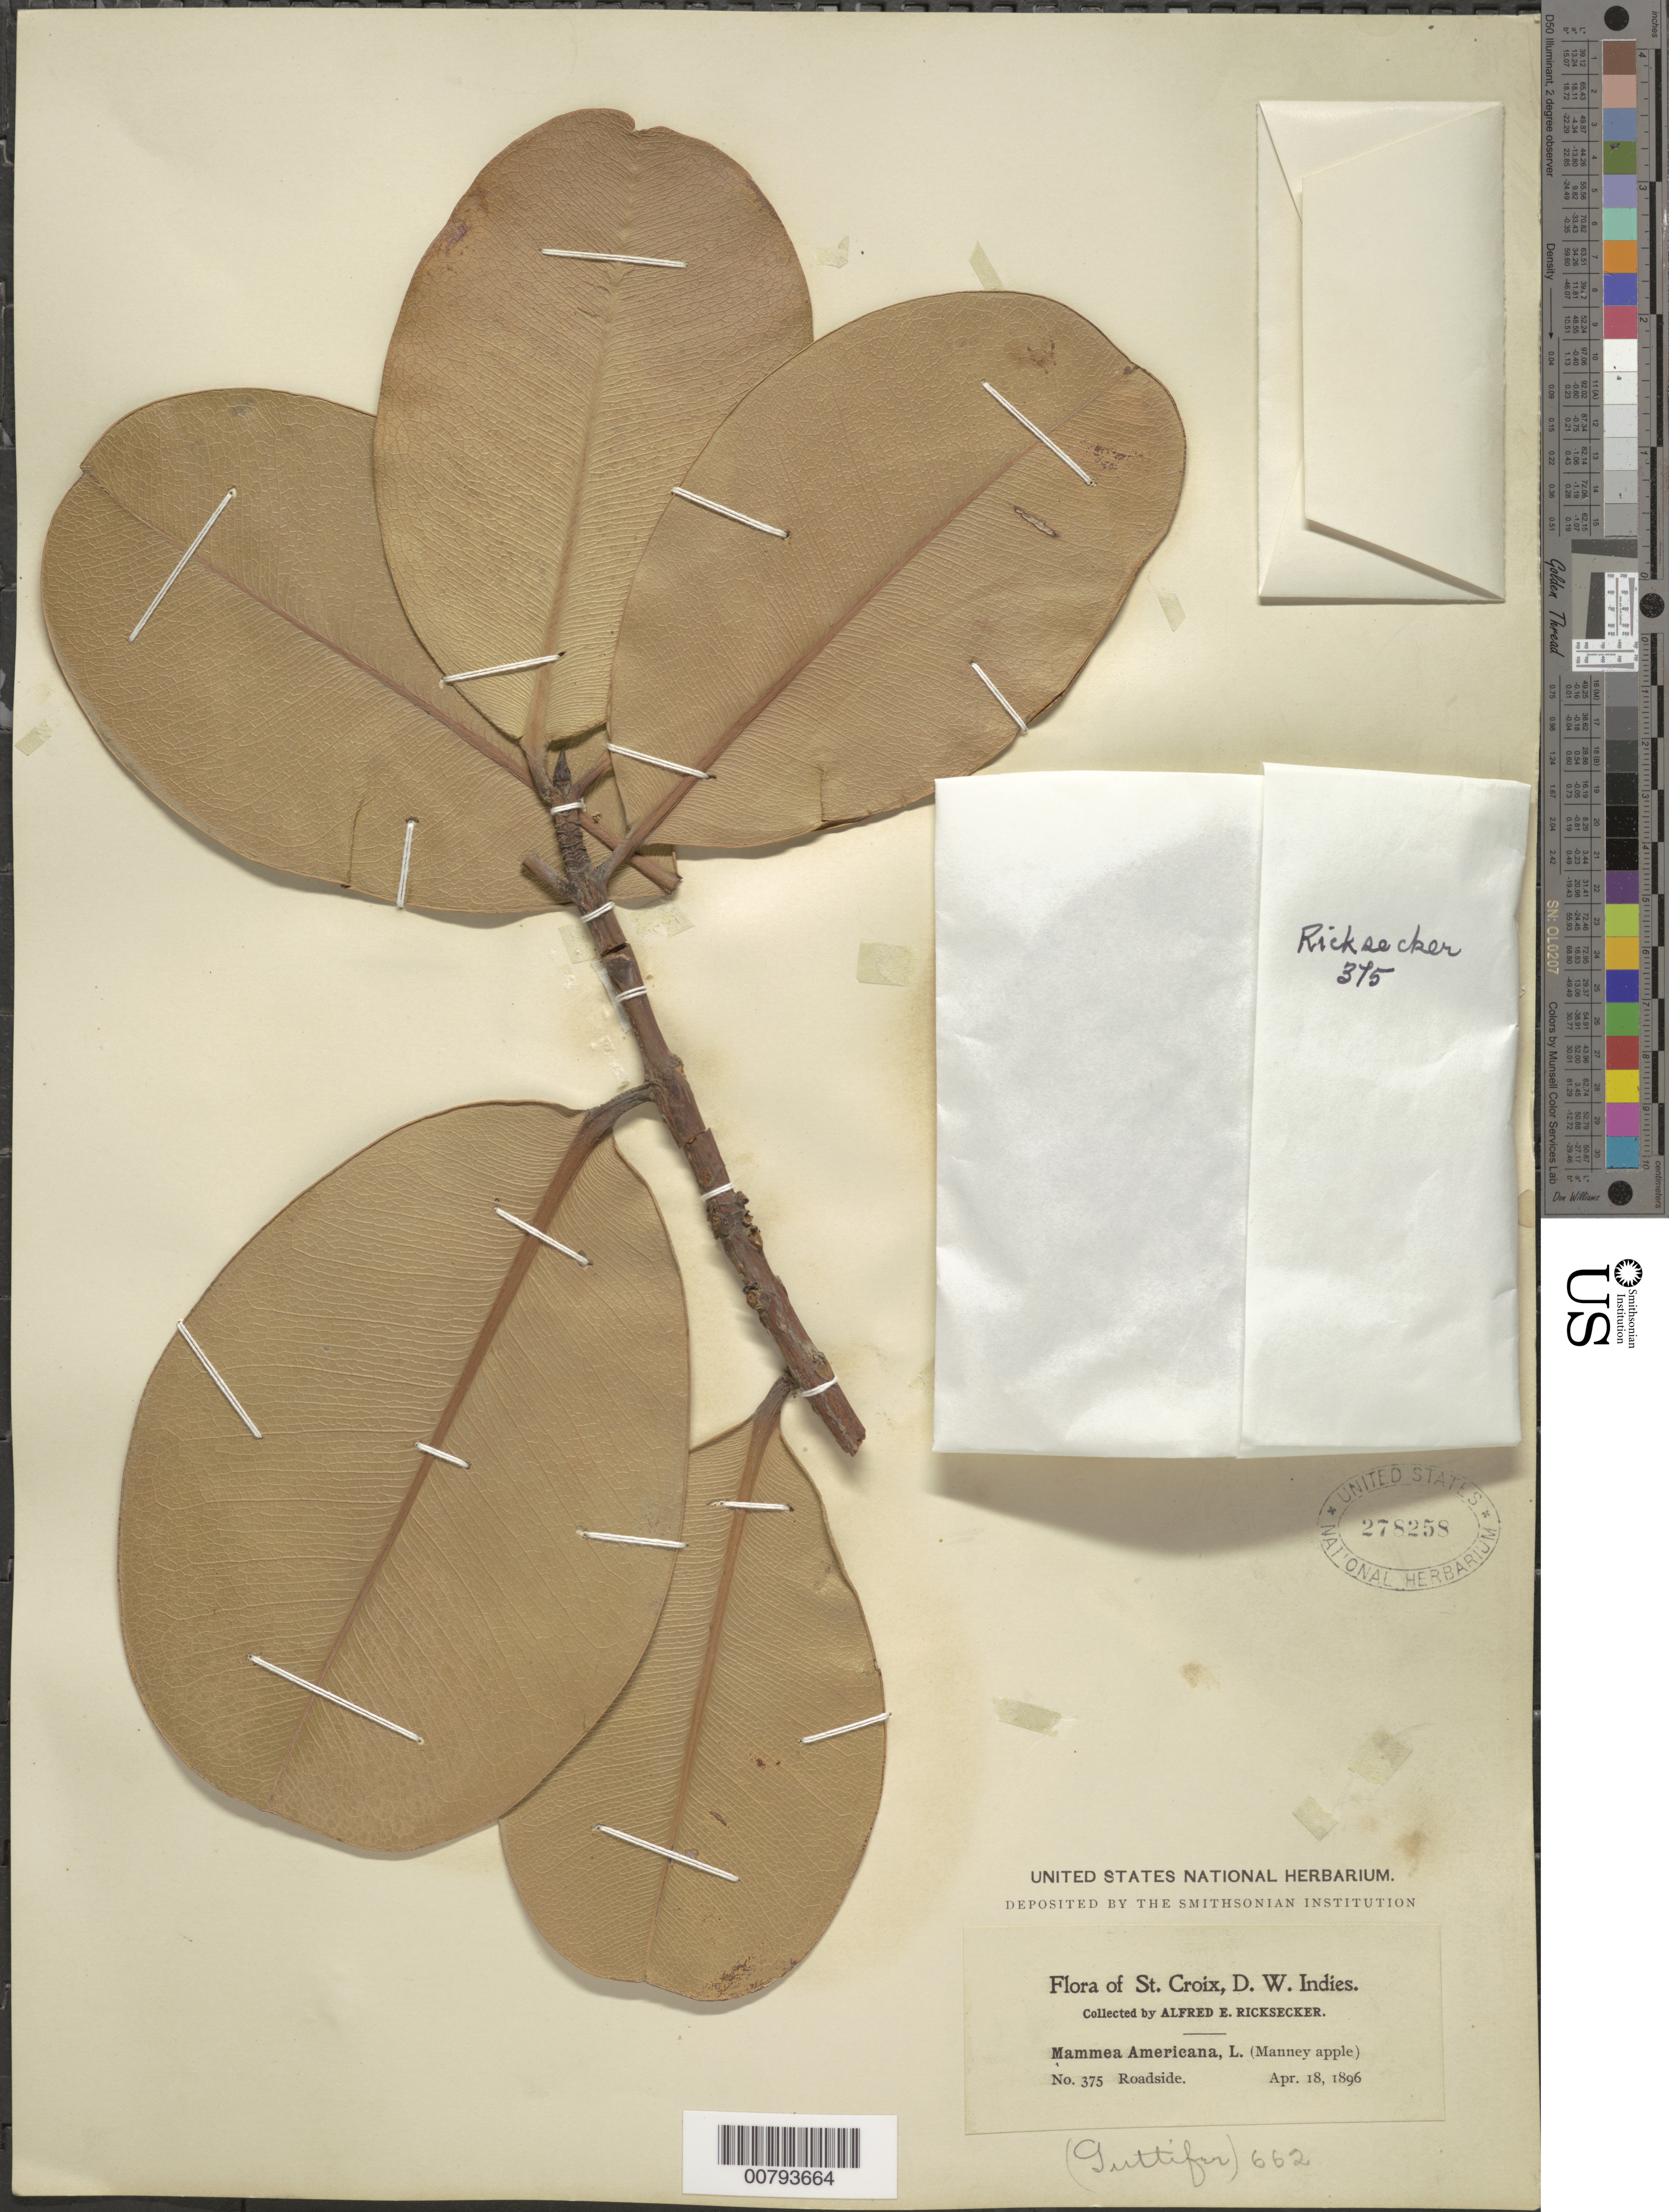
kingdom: Plantae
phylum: Tracheophyta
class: Magnoliopsida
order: Malpighiales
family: Calophyllaceae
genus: Mammea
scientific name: Mammea americana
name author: L.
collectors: A. E. Ricksecker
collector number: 375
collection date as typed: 18 Apr 1896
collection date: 1896-04-18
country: U.S. Virgin Islands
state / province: St. Croix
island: St. Croix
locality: St. Croix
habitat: Roadside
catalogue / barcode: US 278258